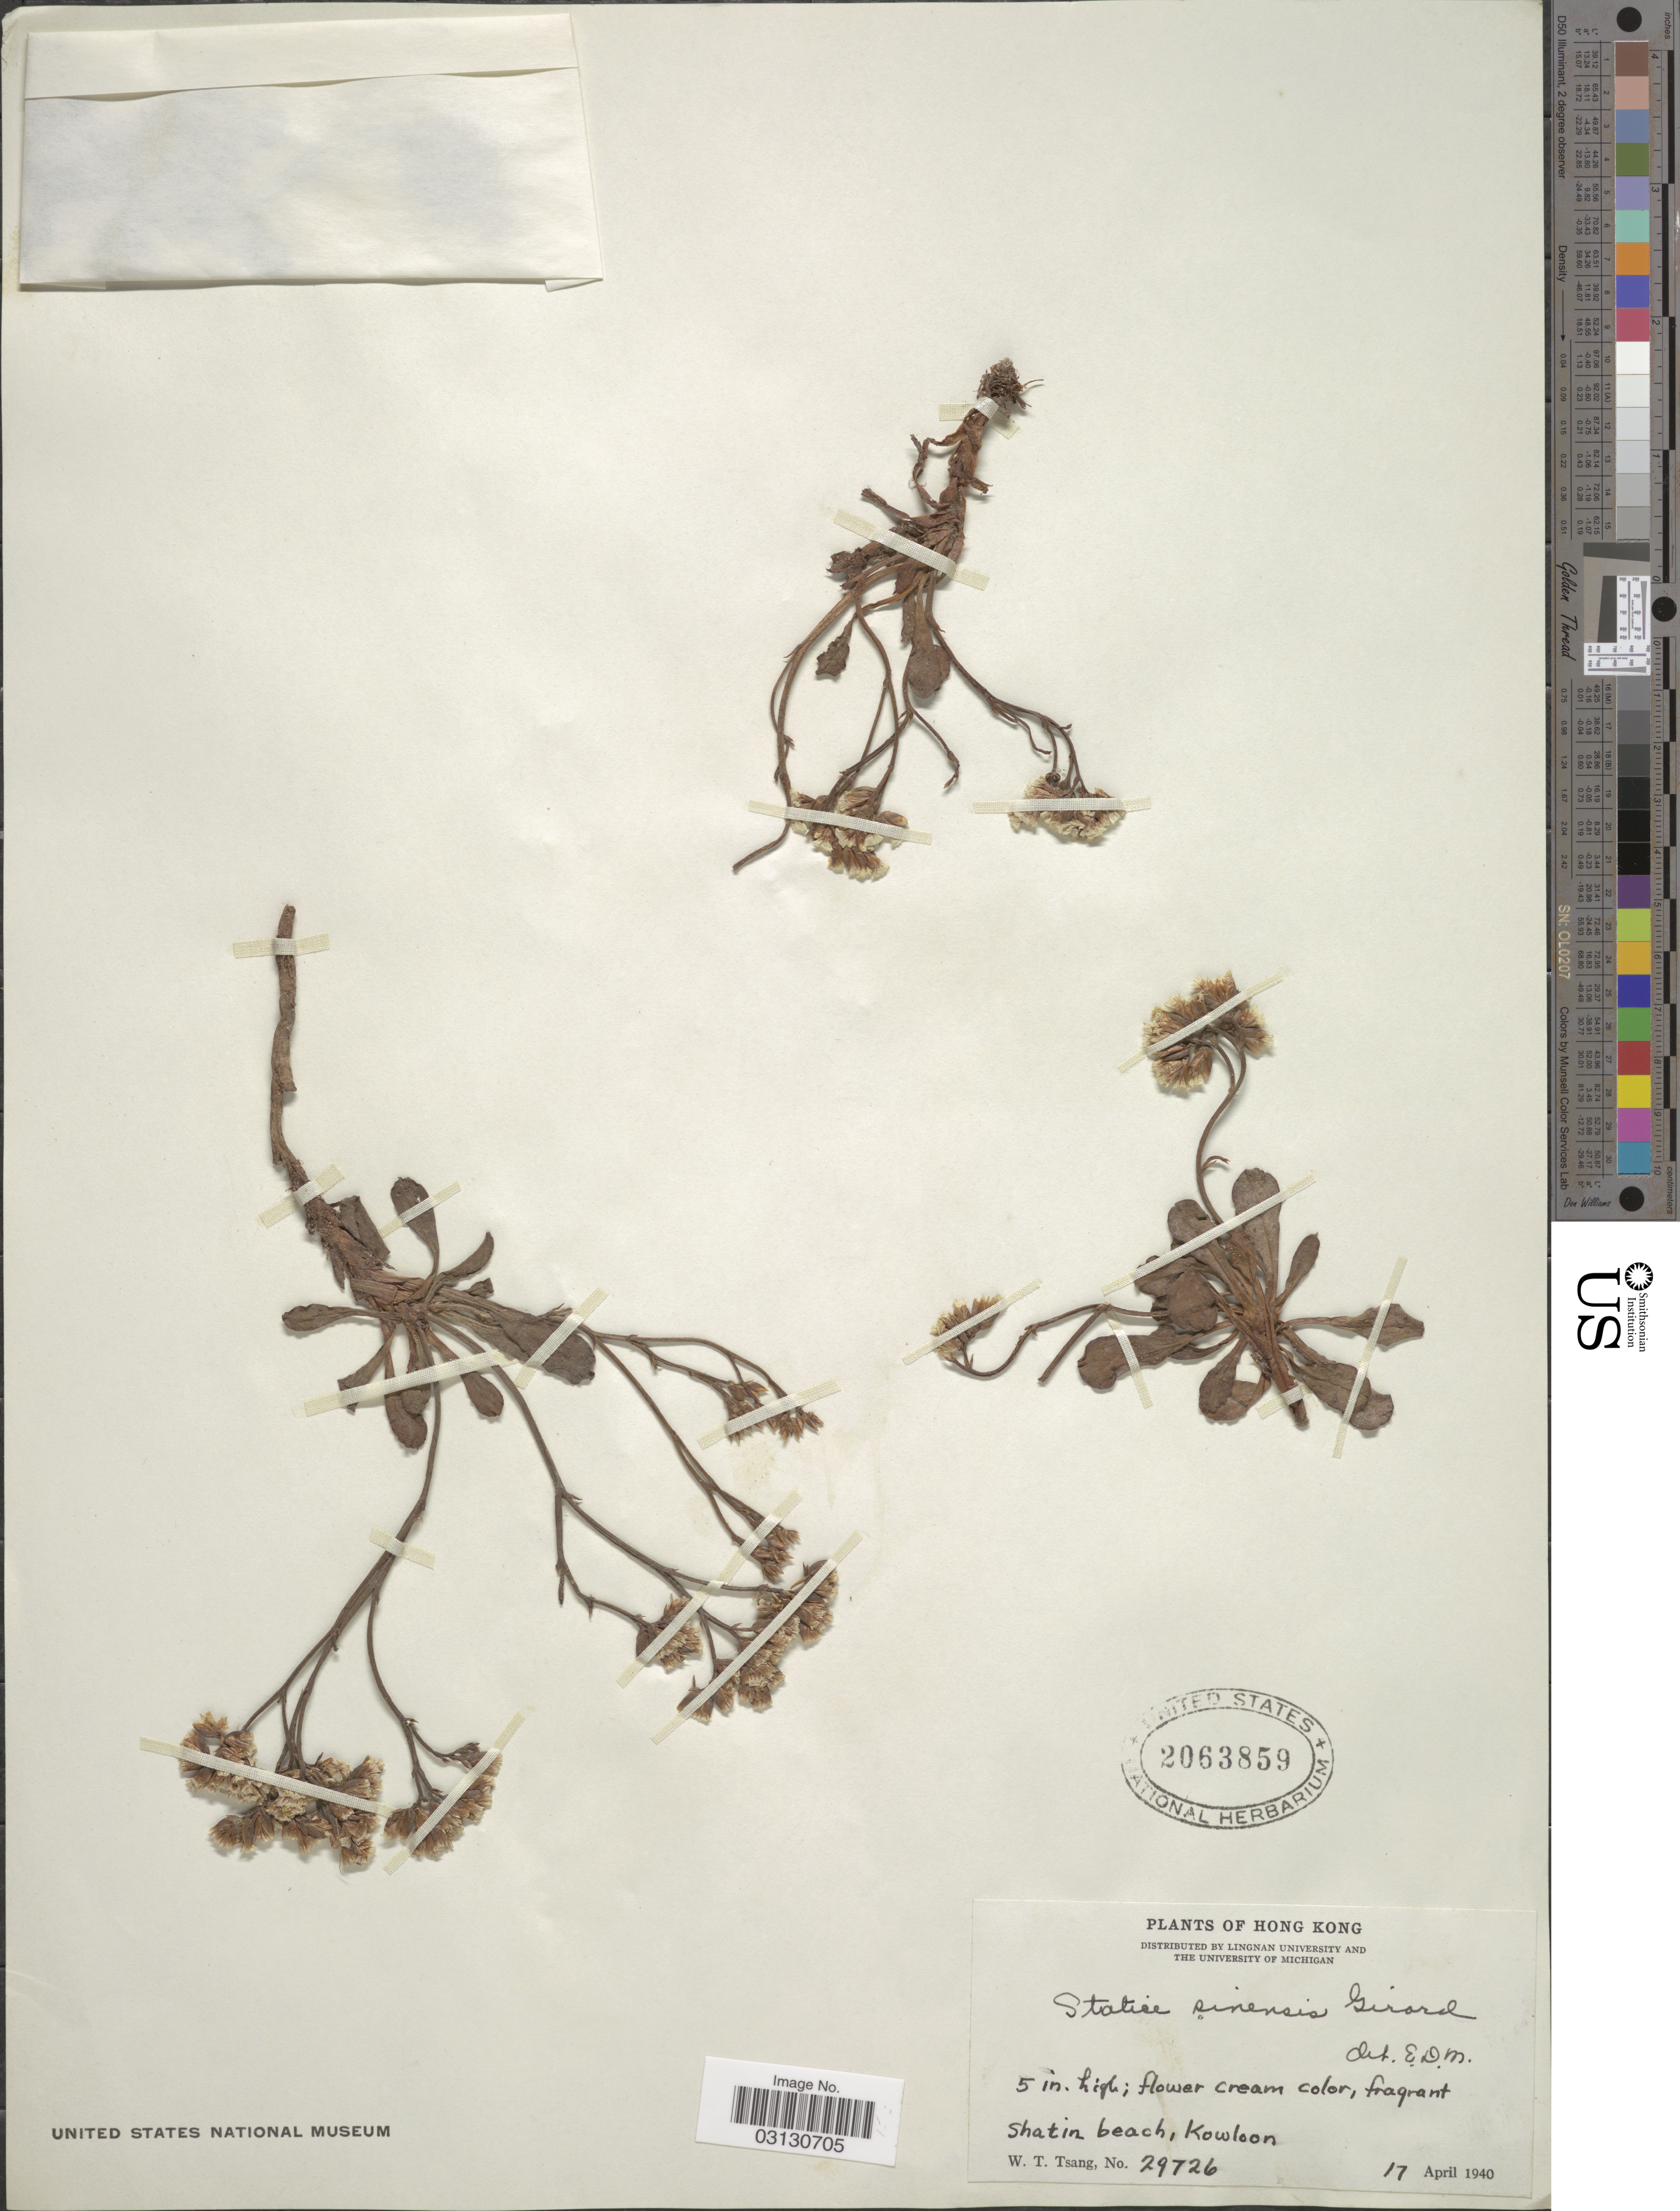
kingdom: Plantae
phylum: Tracheophyta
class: Magnoliopsida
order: Caryophyllales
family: Plumbaginaceae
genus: Limonium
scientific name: Limonium sinense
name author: (Girard) Kuntze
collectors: W. T. Tsang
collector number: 29726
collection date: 1940-04-17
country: China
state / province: Hong Kong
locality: Hong Kong, Shatin beach, Kowloon.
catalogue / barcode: US 2063859